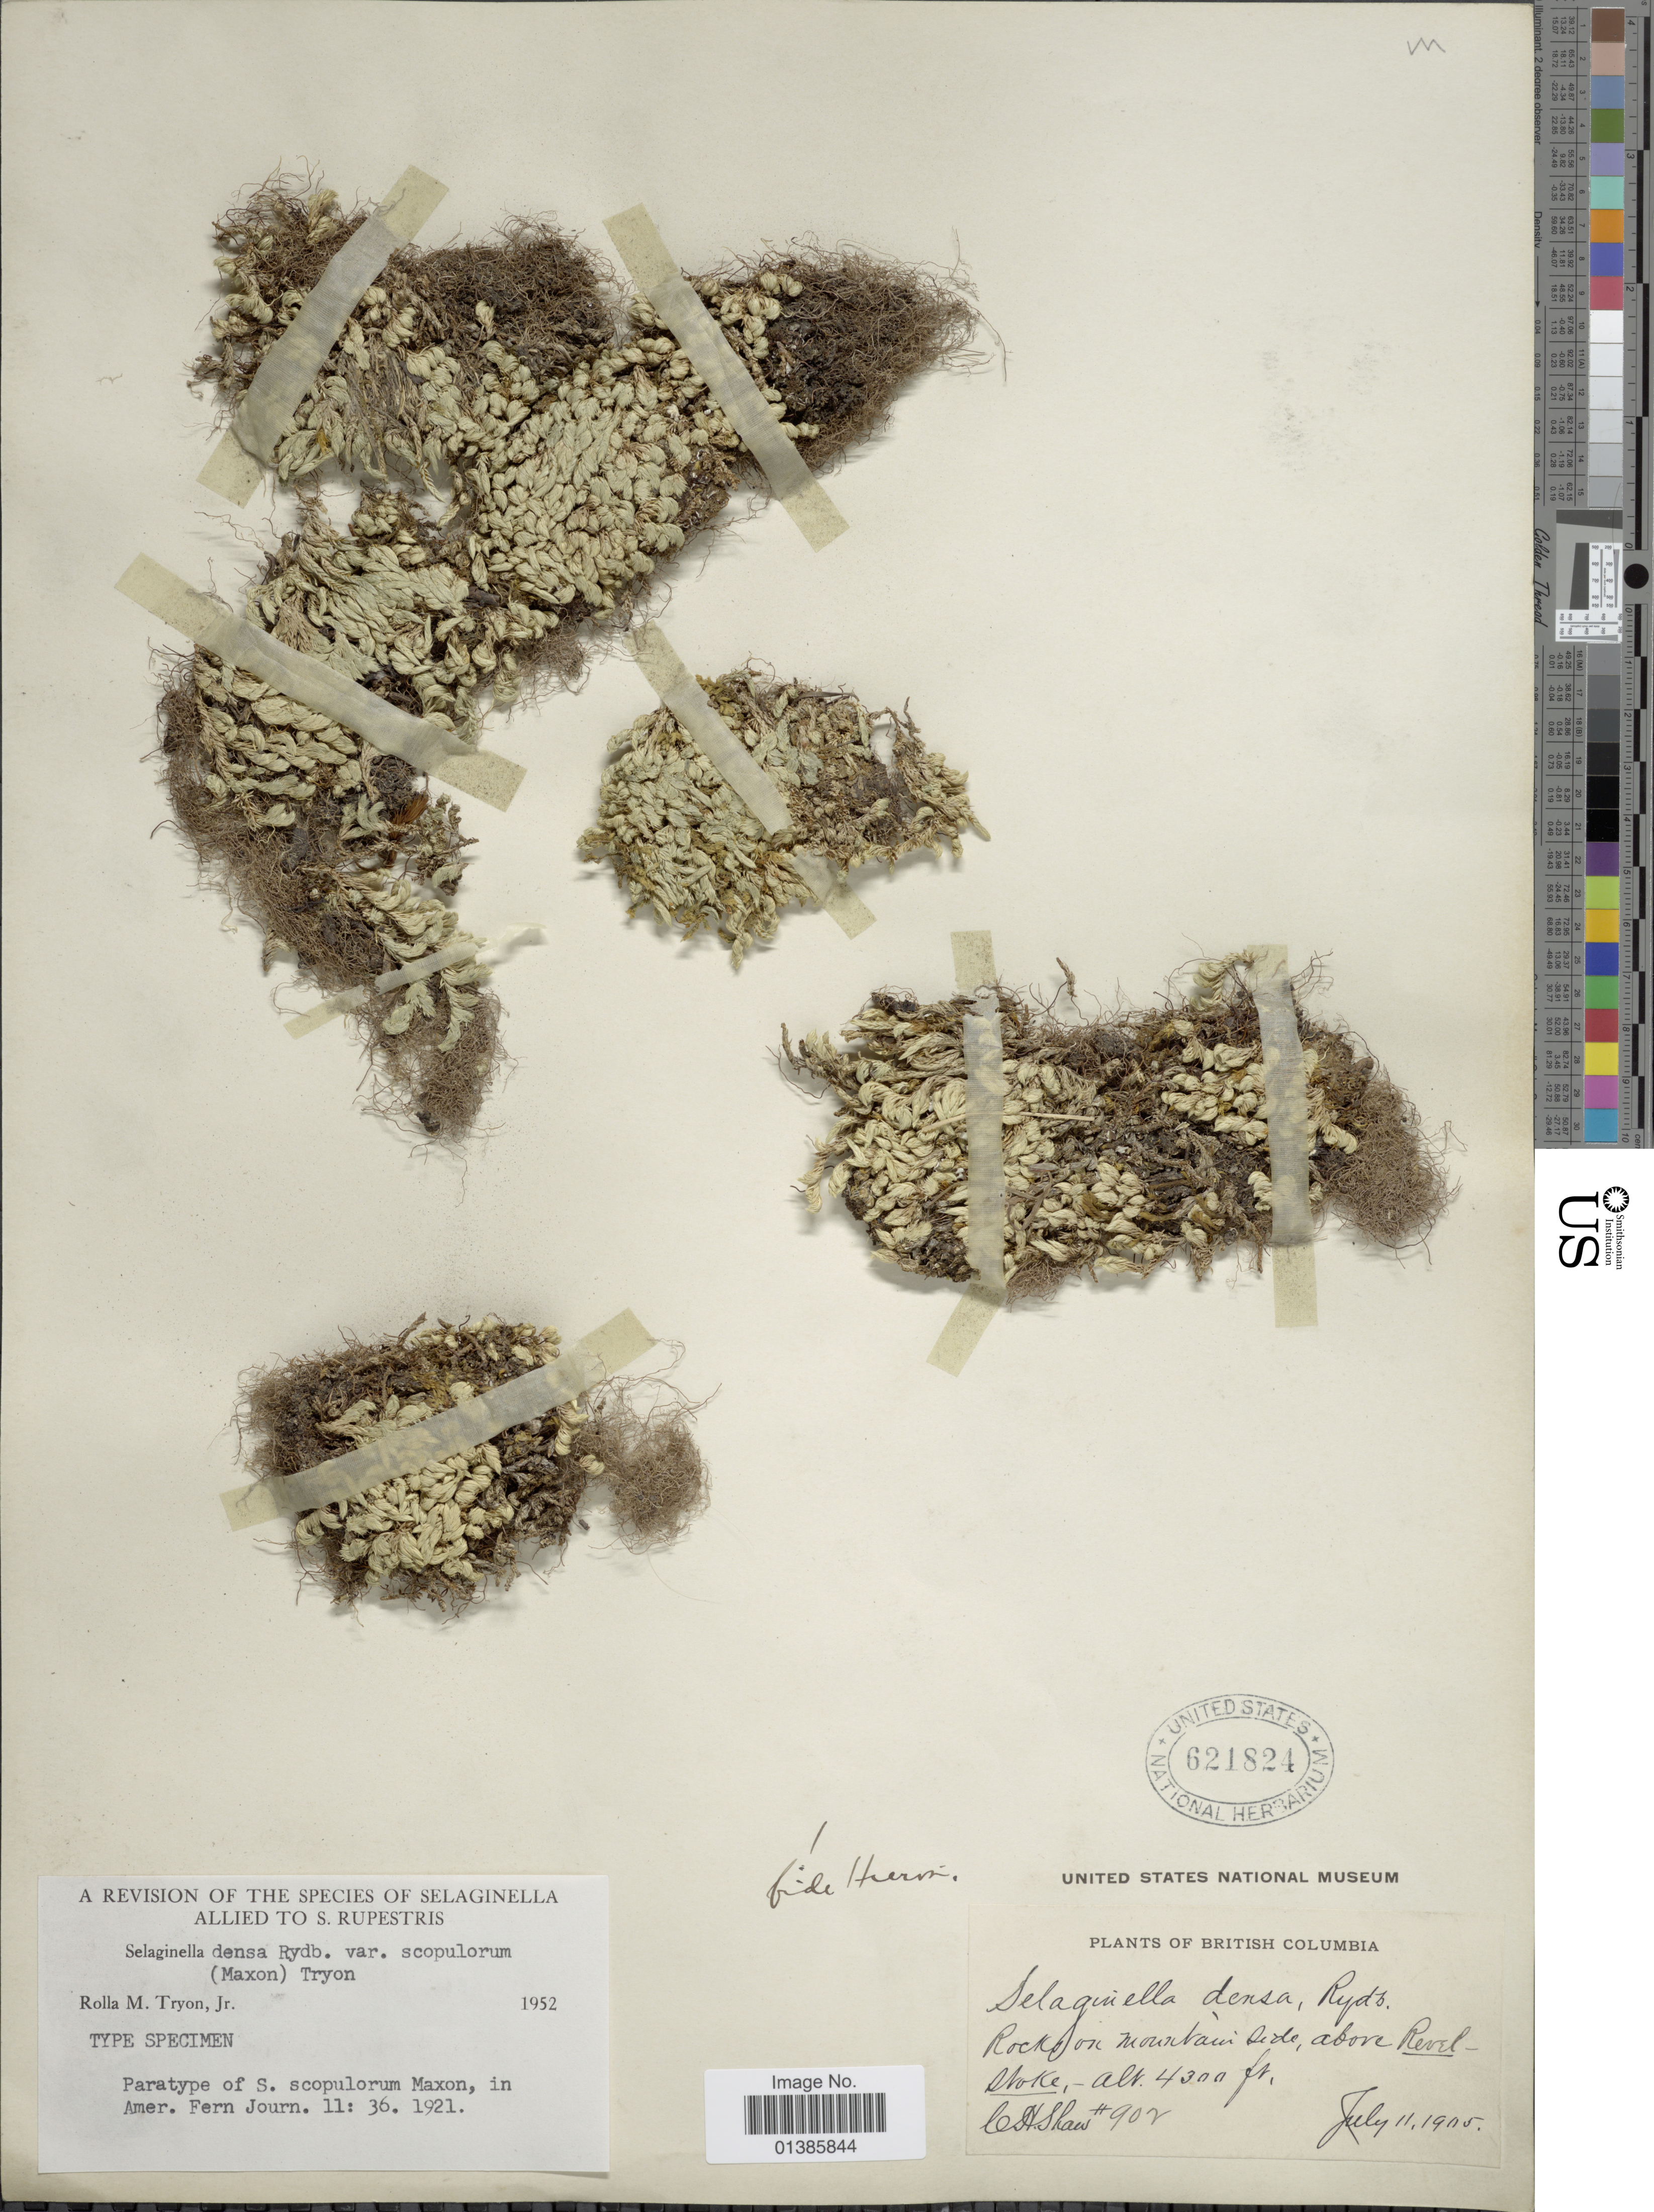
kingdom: Plantae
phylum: Tracheophyta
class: Lycopodiopsida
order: Selaginellales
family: Selaginellaceae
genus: Selaginella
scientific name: Selaginella densa var. scopulorum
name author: (Maxon) R.M. Tryon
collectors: C. H. Shaw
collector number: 902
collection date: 1905-07-11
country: Canada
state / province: British Columbia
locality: Rocks on mountain side, above Revelstoke.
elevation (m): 1311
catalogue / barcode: US 621824